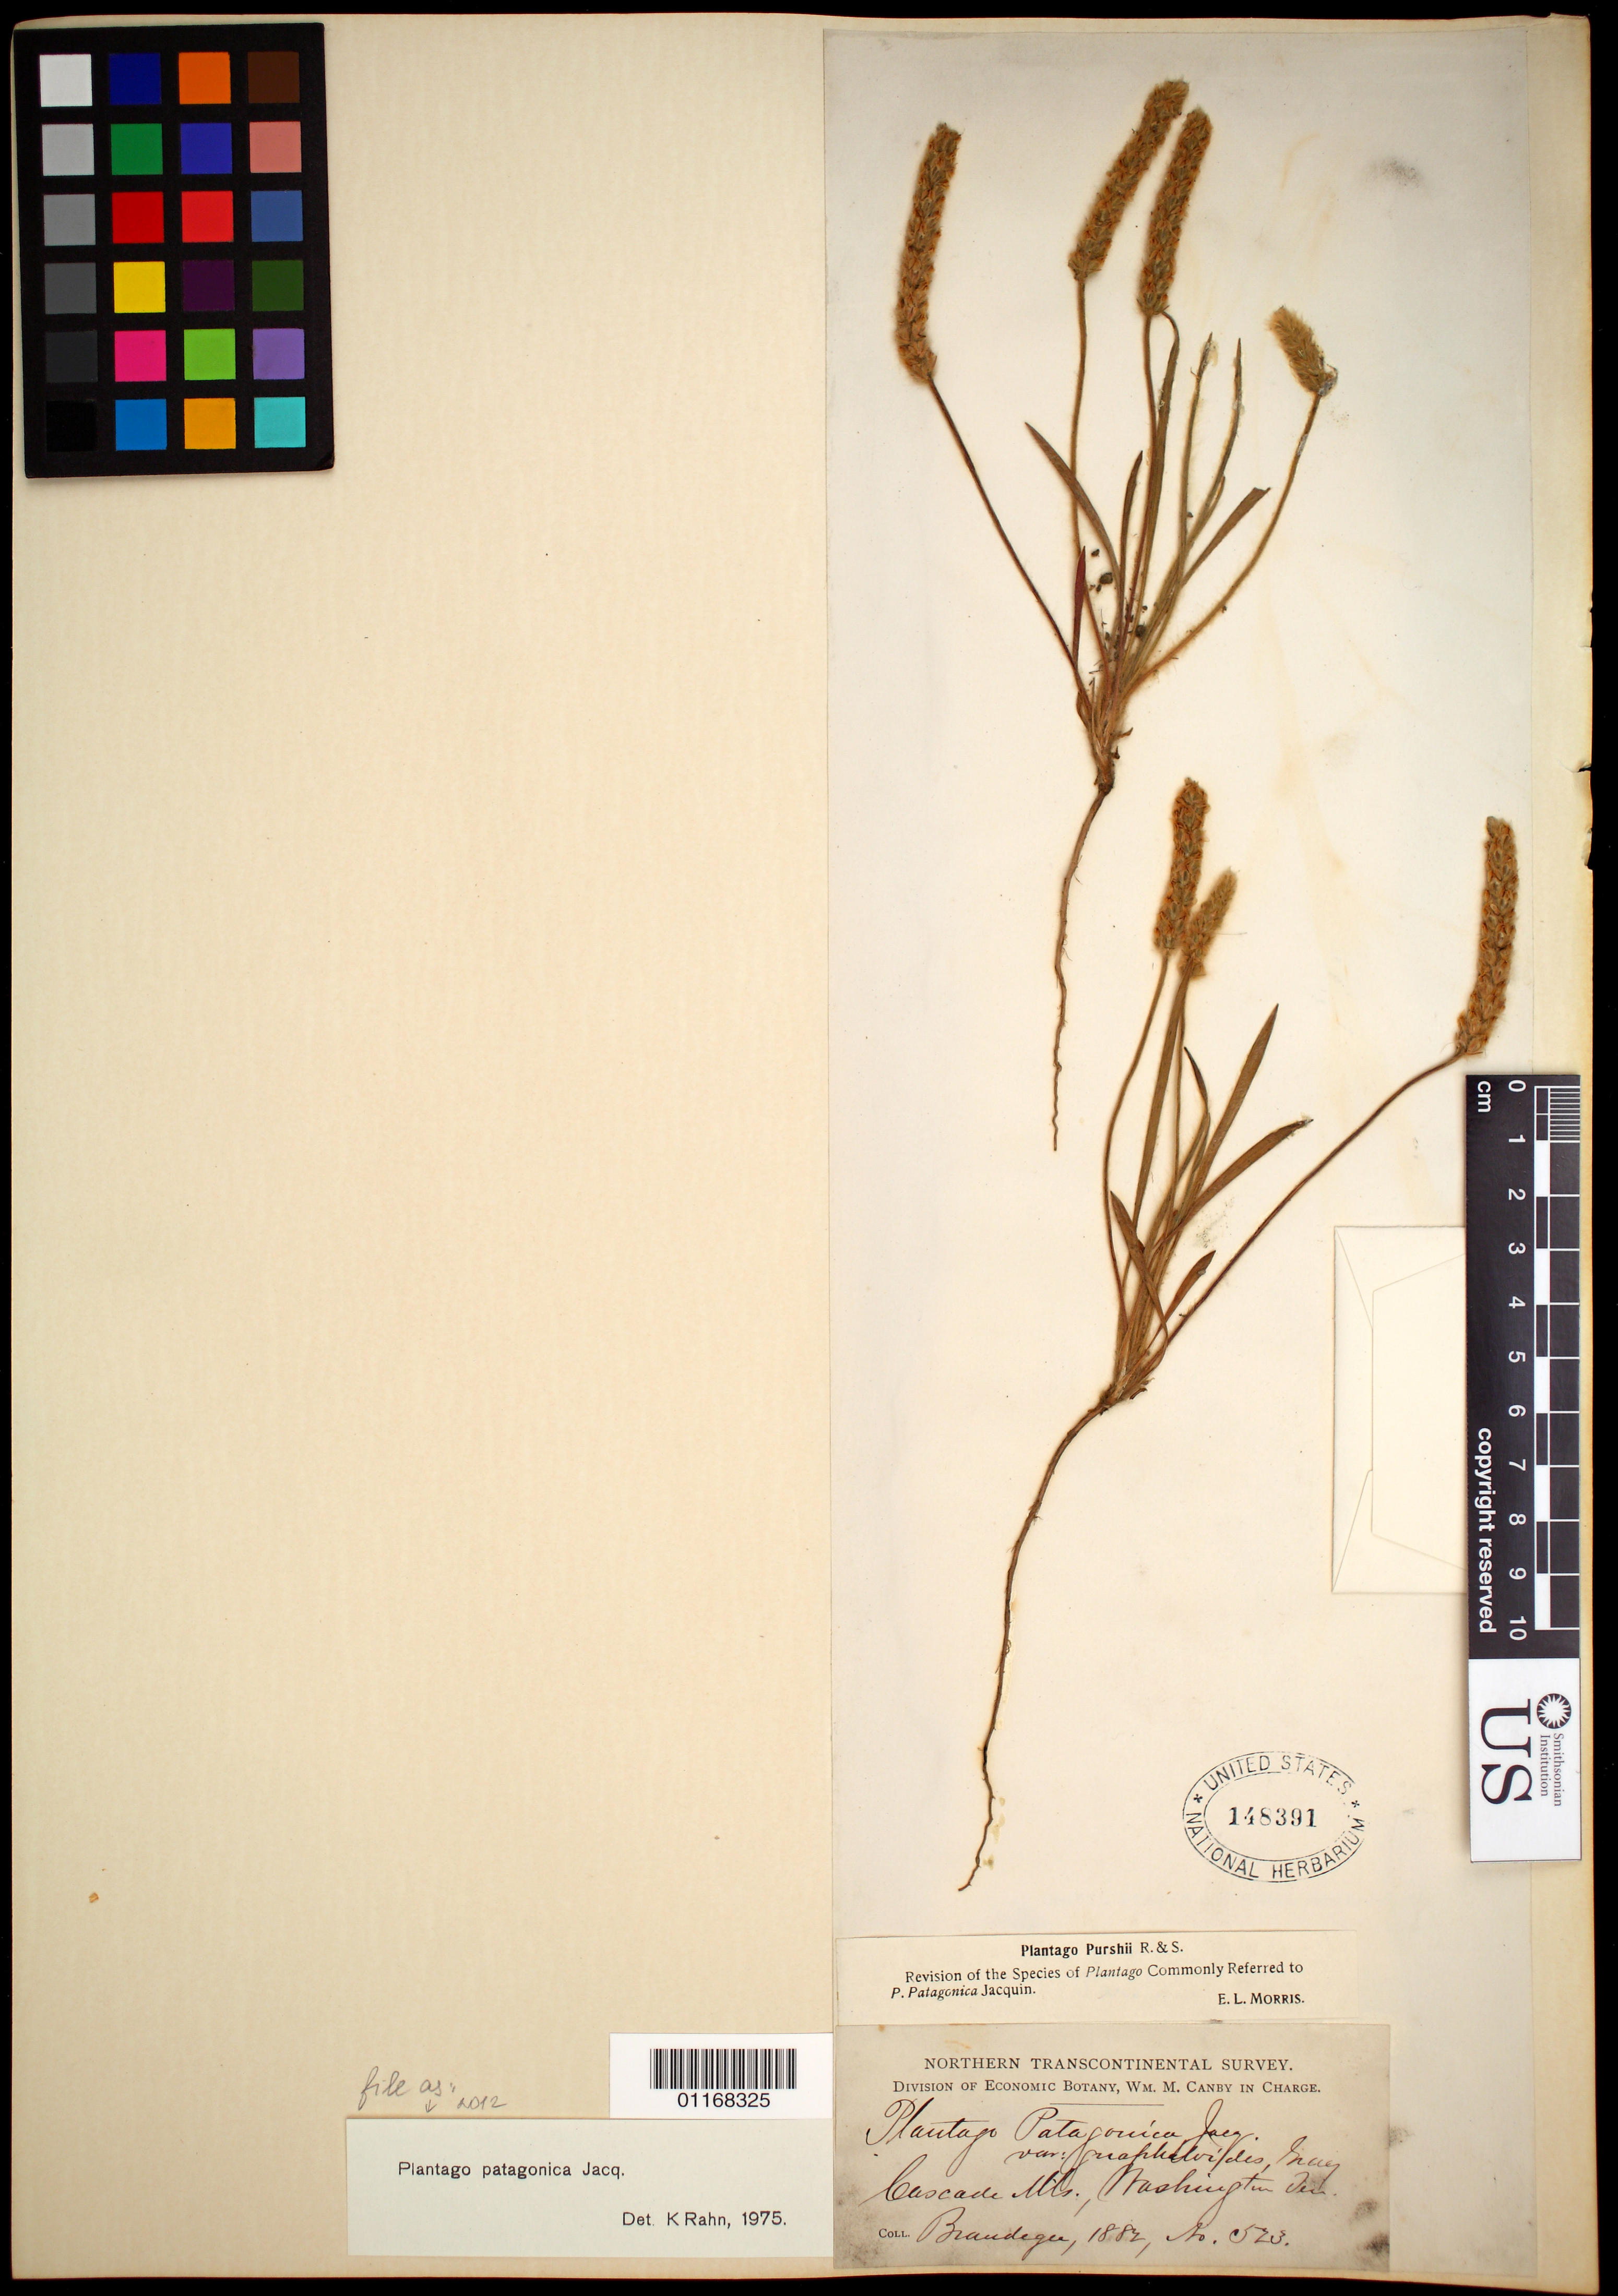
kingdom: Plantae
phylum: Tracheophyta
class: Magnoliopsida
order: Lamiales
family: Plantaginaceae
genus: Plantago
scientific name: Plantago patagonica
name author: Jacq.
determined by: Rahn, Knud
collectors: -- Brandegee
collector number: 523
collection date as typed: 1882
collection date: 1882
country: United States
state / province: Washington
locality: Cascade Mts.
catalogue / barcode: US 148391